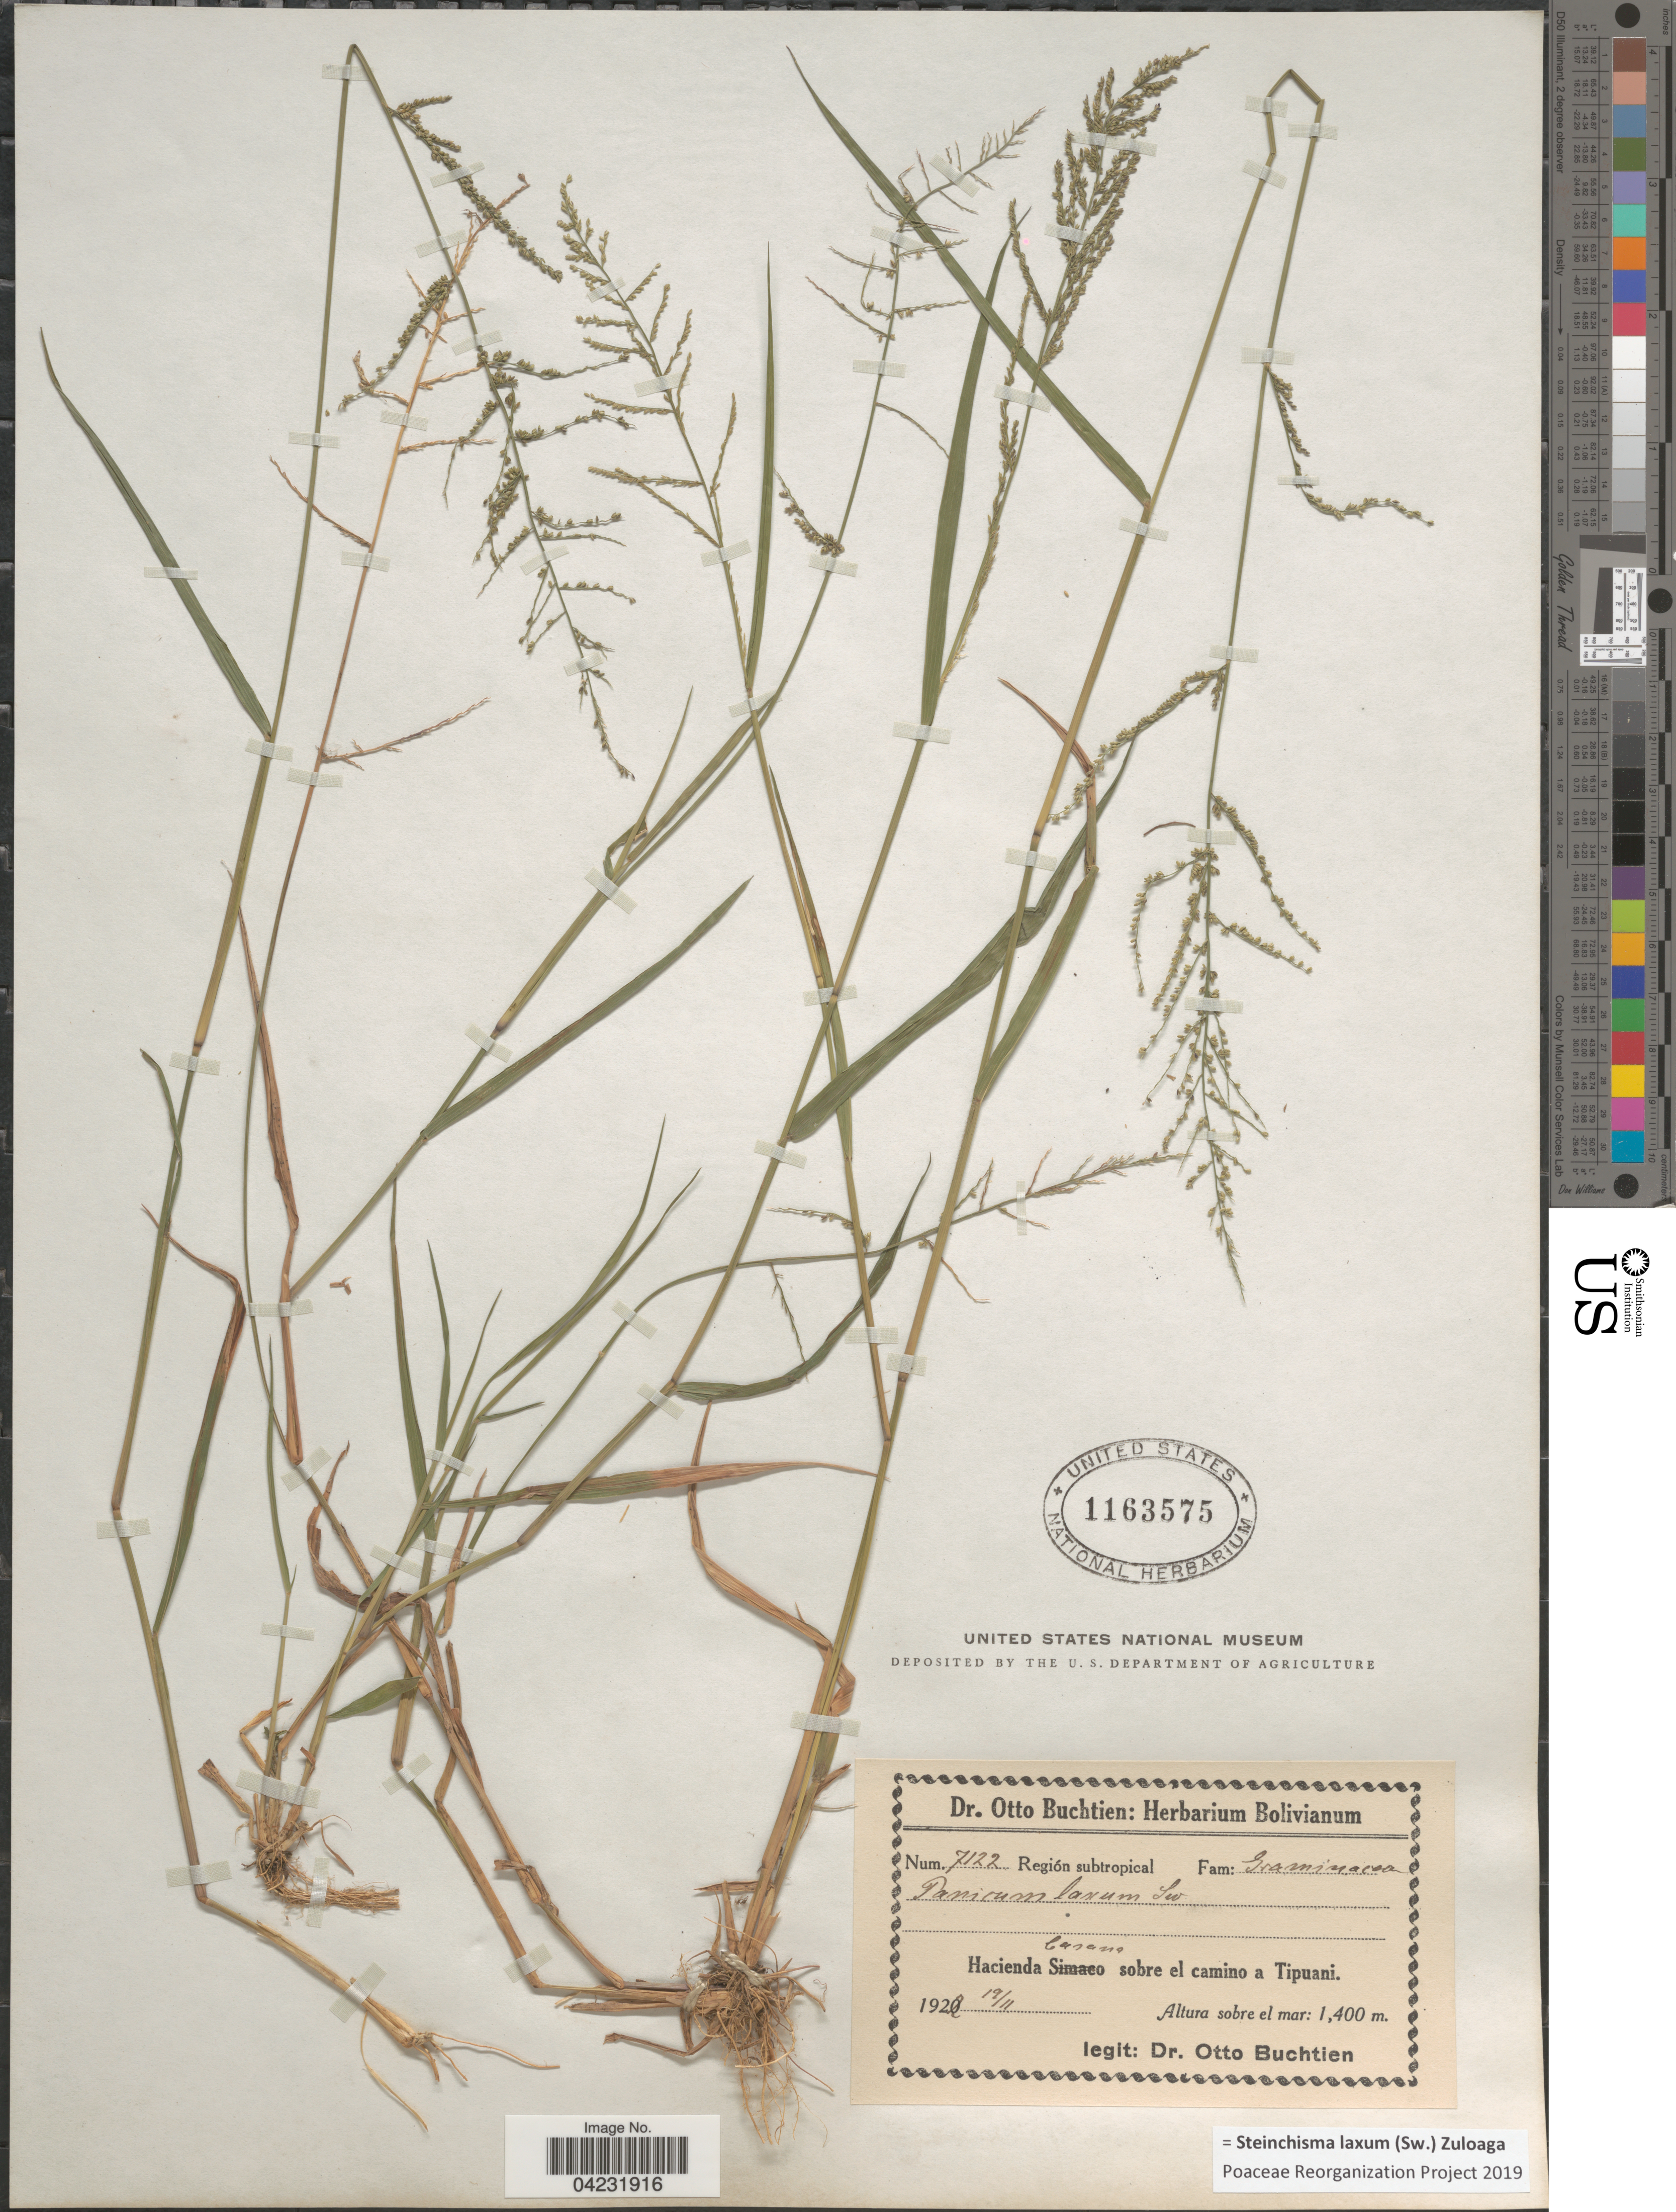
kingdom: Plantae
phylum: Tracheophyta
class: Liliopsida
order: Poales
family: Poaceae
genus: Steinchisma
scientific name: Steinchisma laxum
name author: (Sw.) Zuloaga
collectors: O. Buchtien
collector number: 7122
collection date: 1922-11-19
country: Bolivia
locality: Región subtropical. Hacienda Casana sobre el camino a Tipuani.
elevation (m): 1400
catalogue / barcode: US 1163575